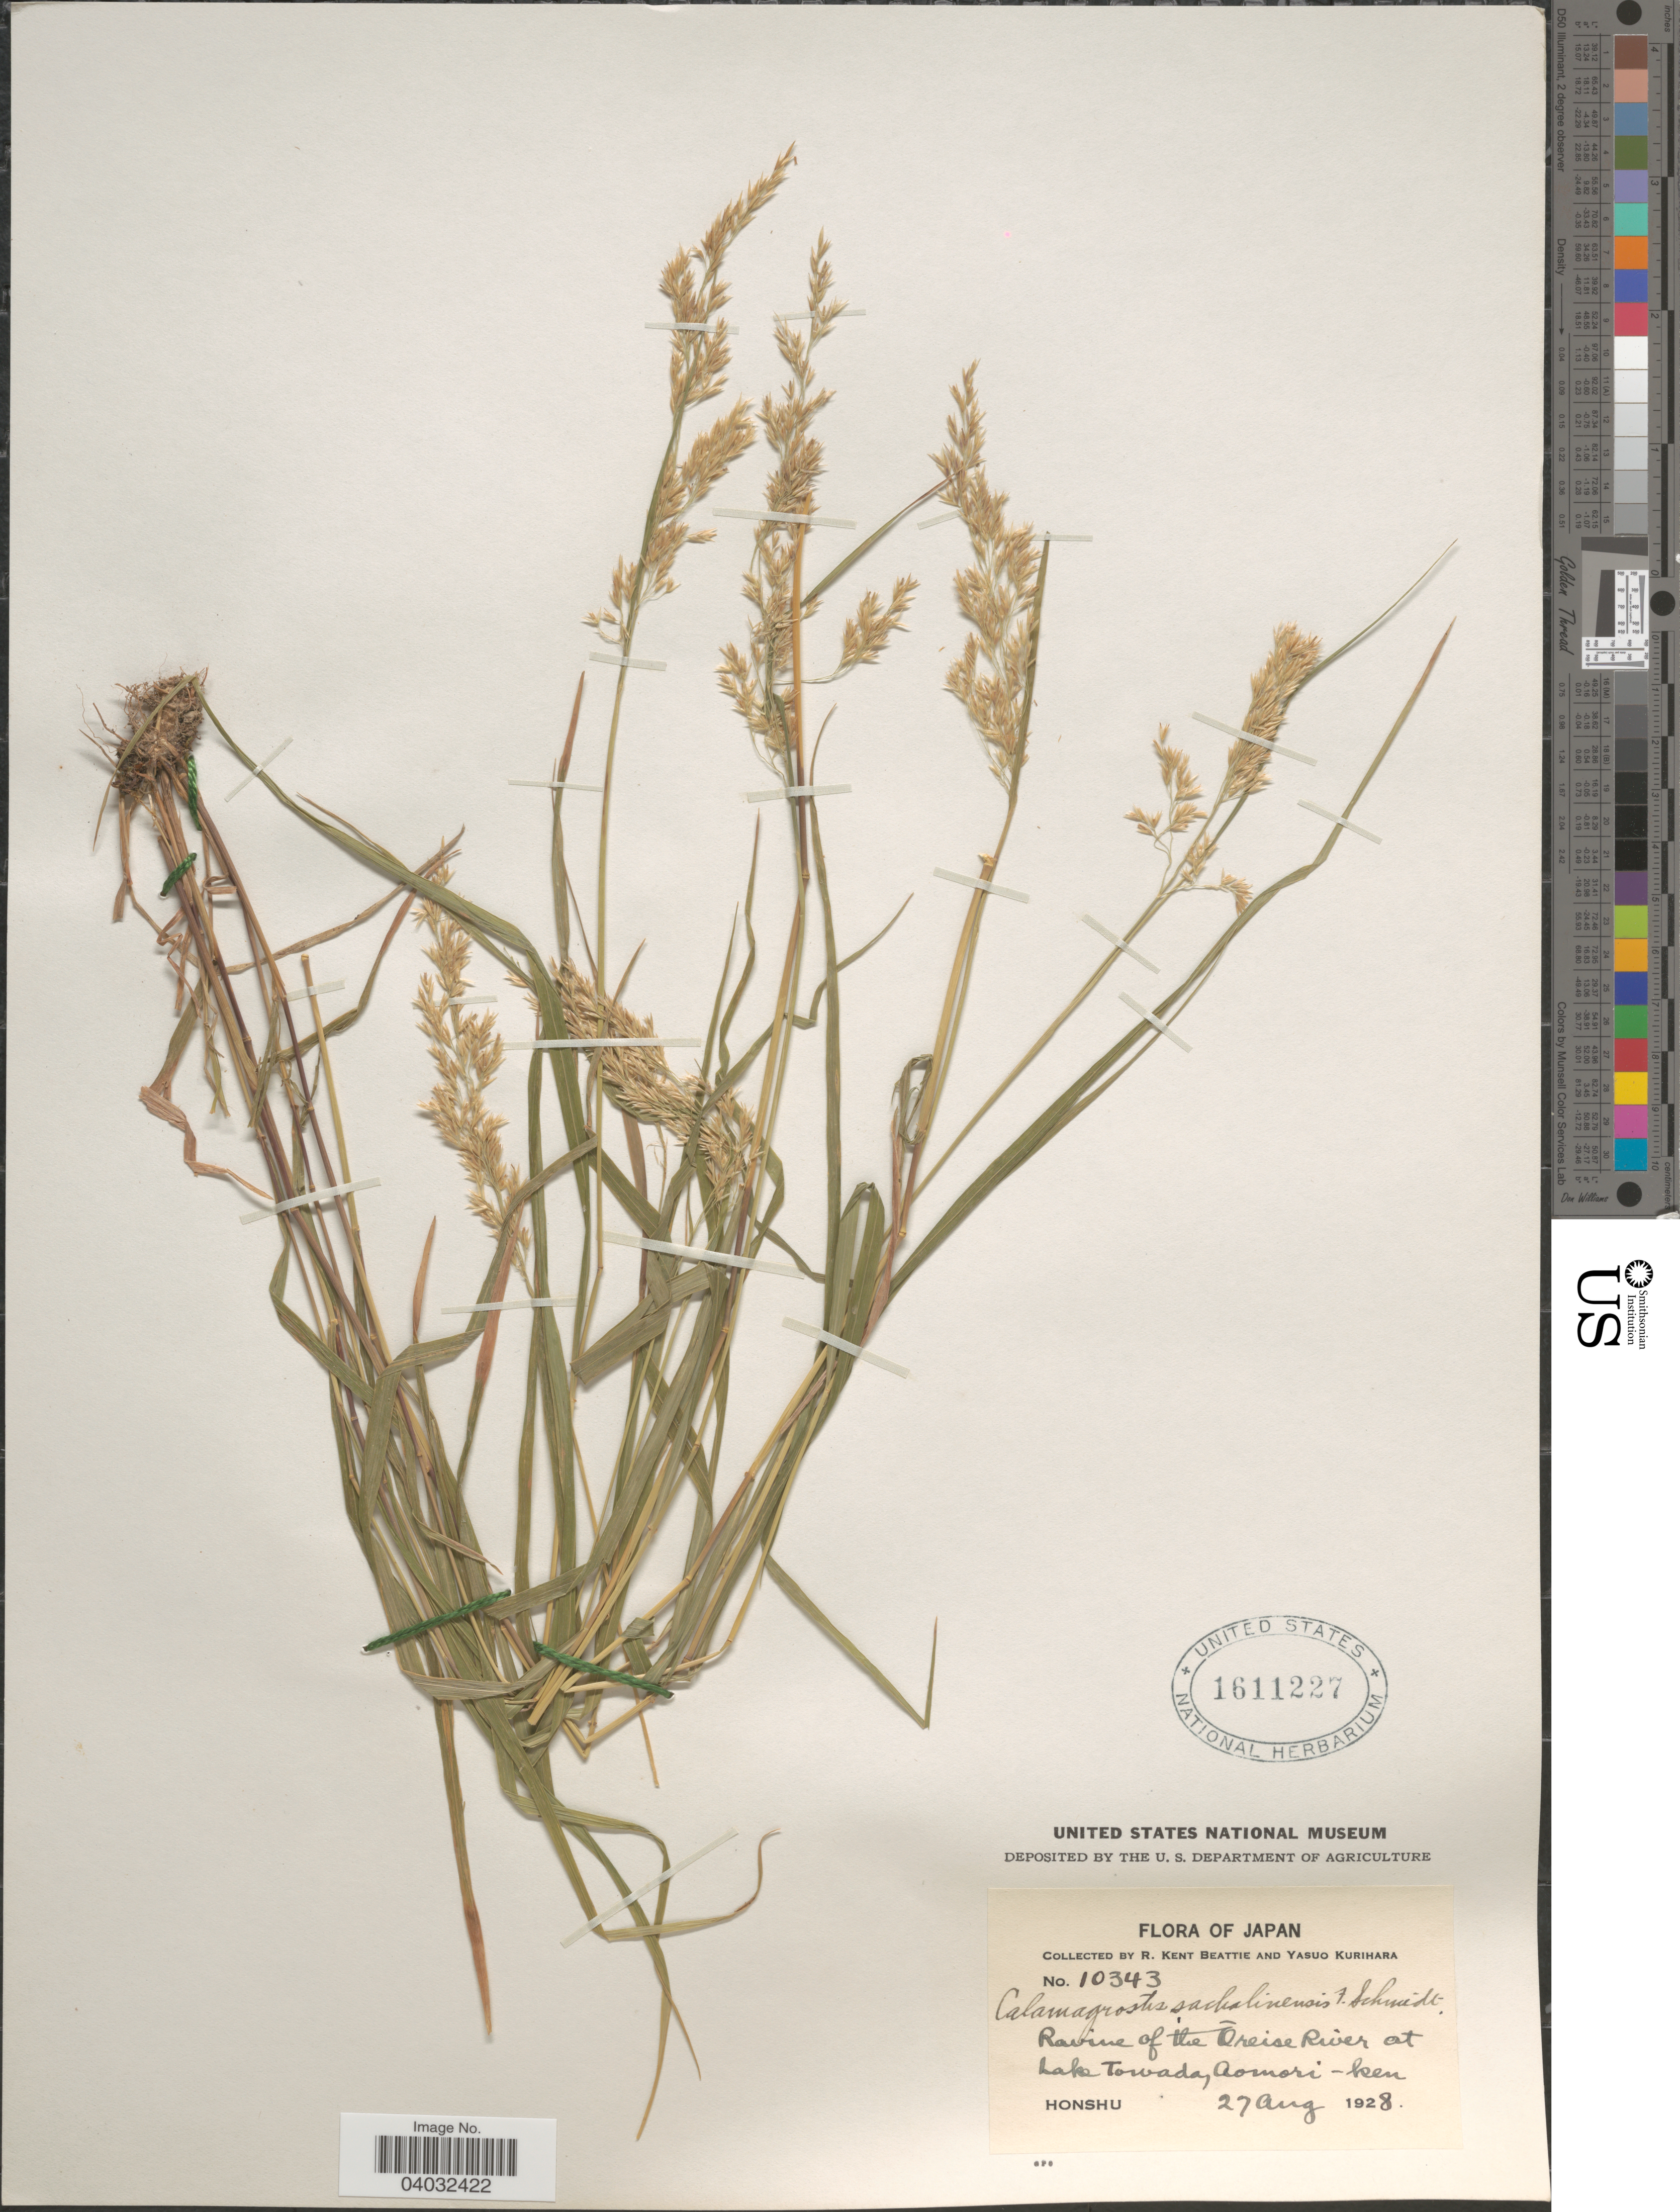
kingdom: Plantae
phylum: Tracheophyta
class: Liliopsida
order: Poales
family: Poaceae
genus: Calamagrostis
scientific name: Calamagrostis sachalinensis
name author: F. Schmidt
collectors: R. K. Beattie & Y. Kurihara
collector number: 10343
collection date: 1928-08-27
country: Japan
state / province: Aomori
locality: Ravine of the Ōreise River at Lake Towada, Aomori-ken. Honshu.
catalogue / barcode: US 1611227